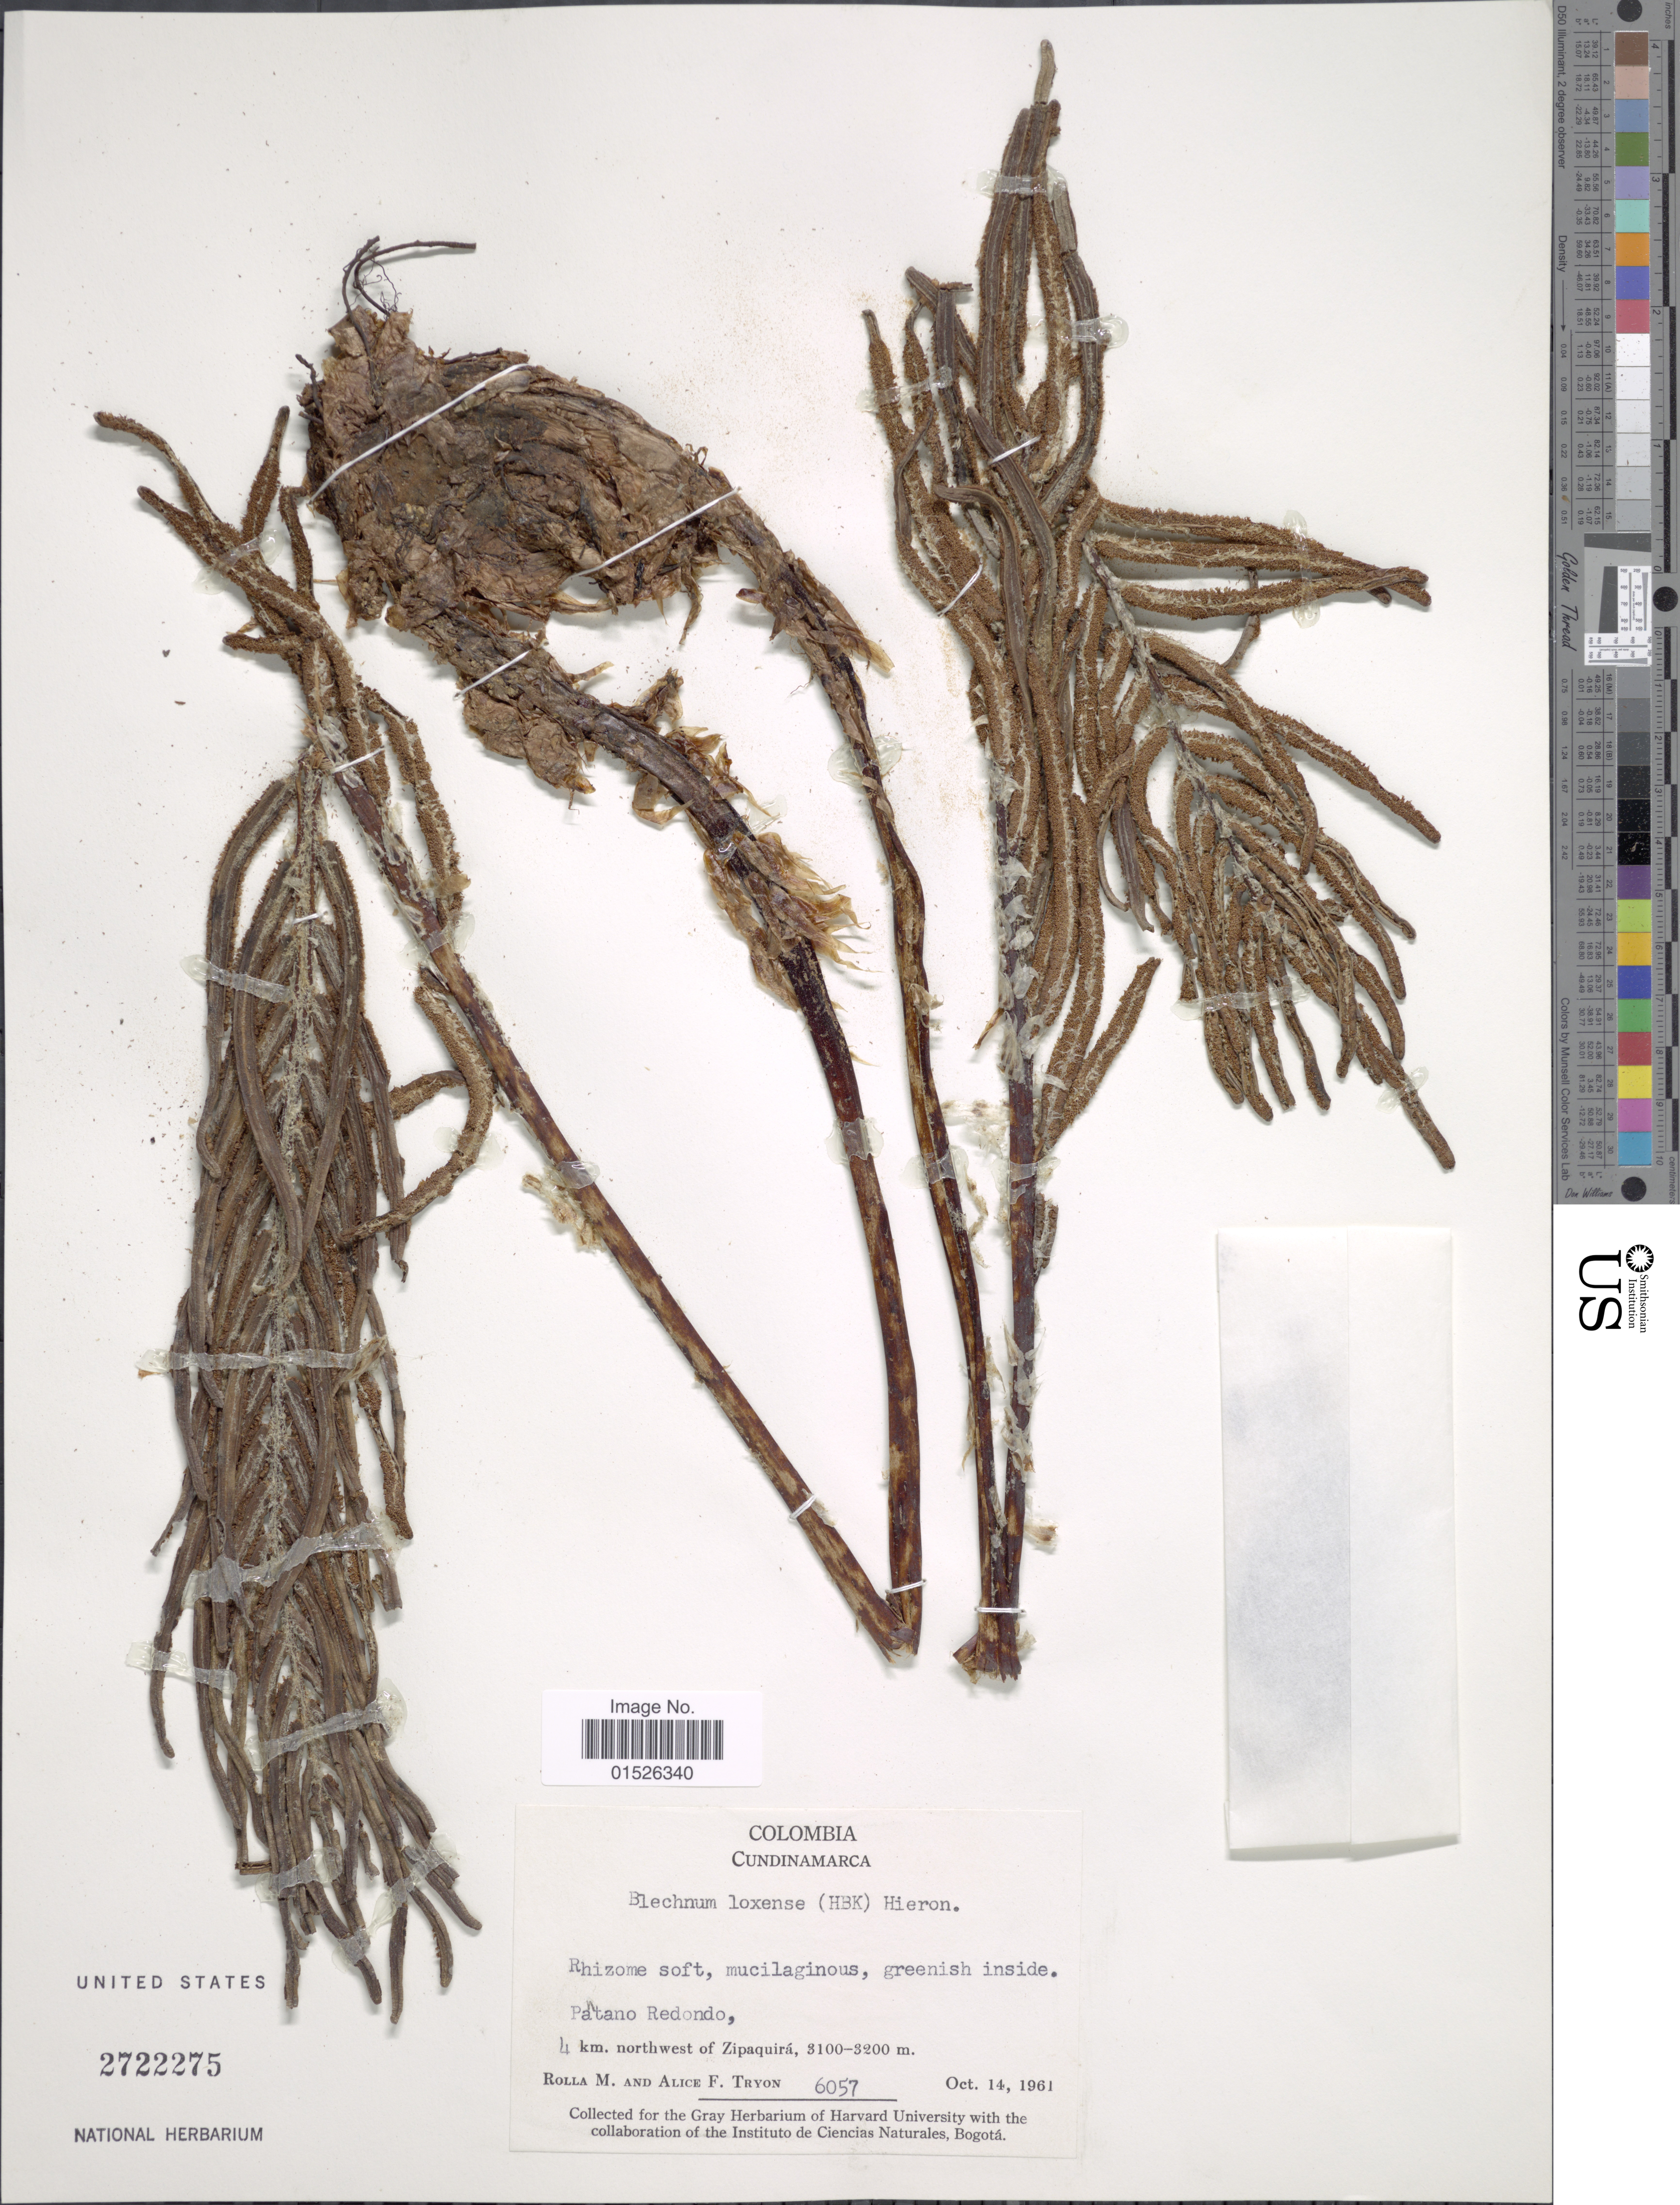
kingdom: Plantae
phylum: Tracheophyta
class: Polypodiopsida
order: Polypodiales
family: Blechnaceae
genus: Blechnum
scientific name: Blechnum loxense var. loxense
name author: (Kunth) Hook. ex Salomon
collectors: R. M. Tryon & A. F. Tryon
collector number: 6057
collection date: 1961-10-14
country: Colombia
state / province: Cundinamarca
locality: Colombia, Cundinamarca. Patano Redondo, 4 km, northwest of Zipaquira.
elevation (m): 3100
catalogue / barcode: US 2722275